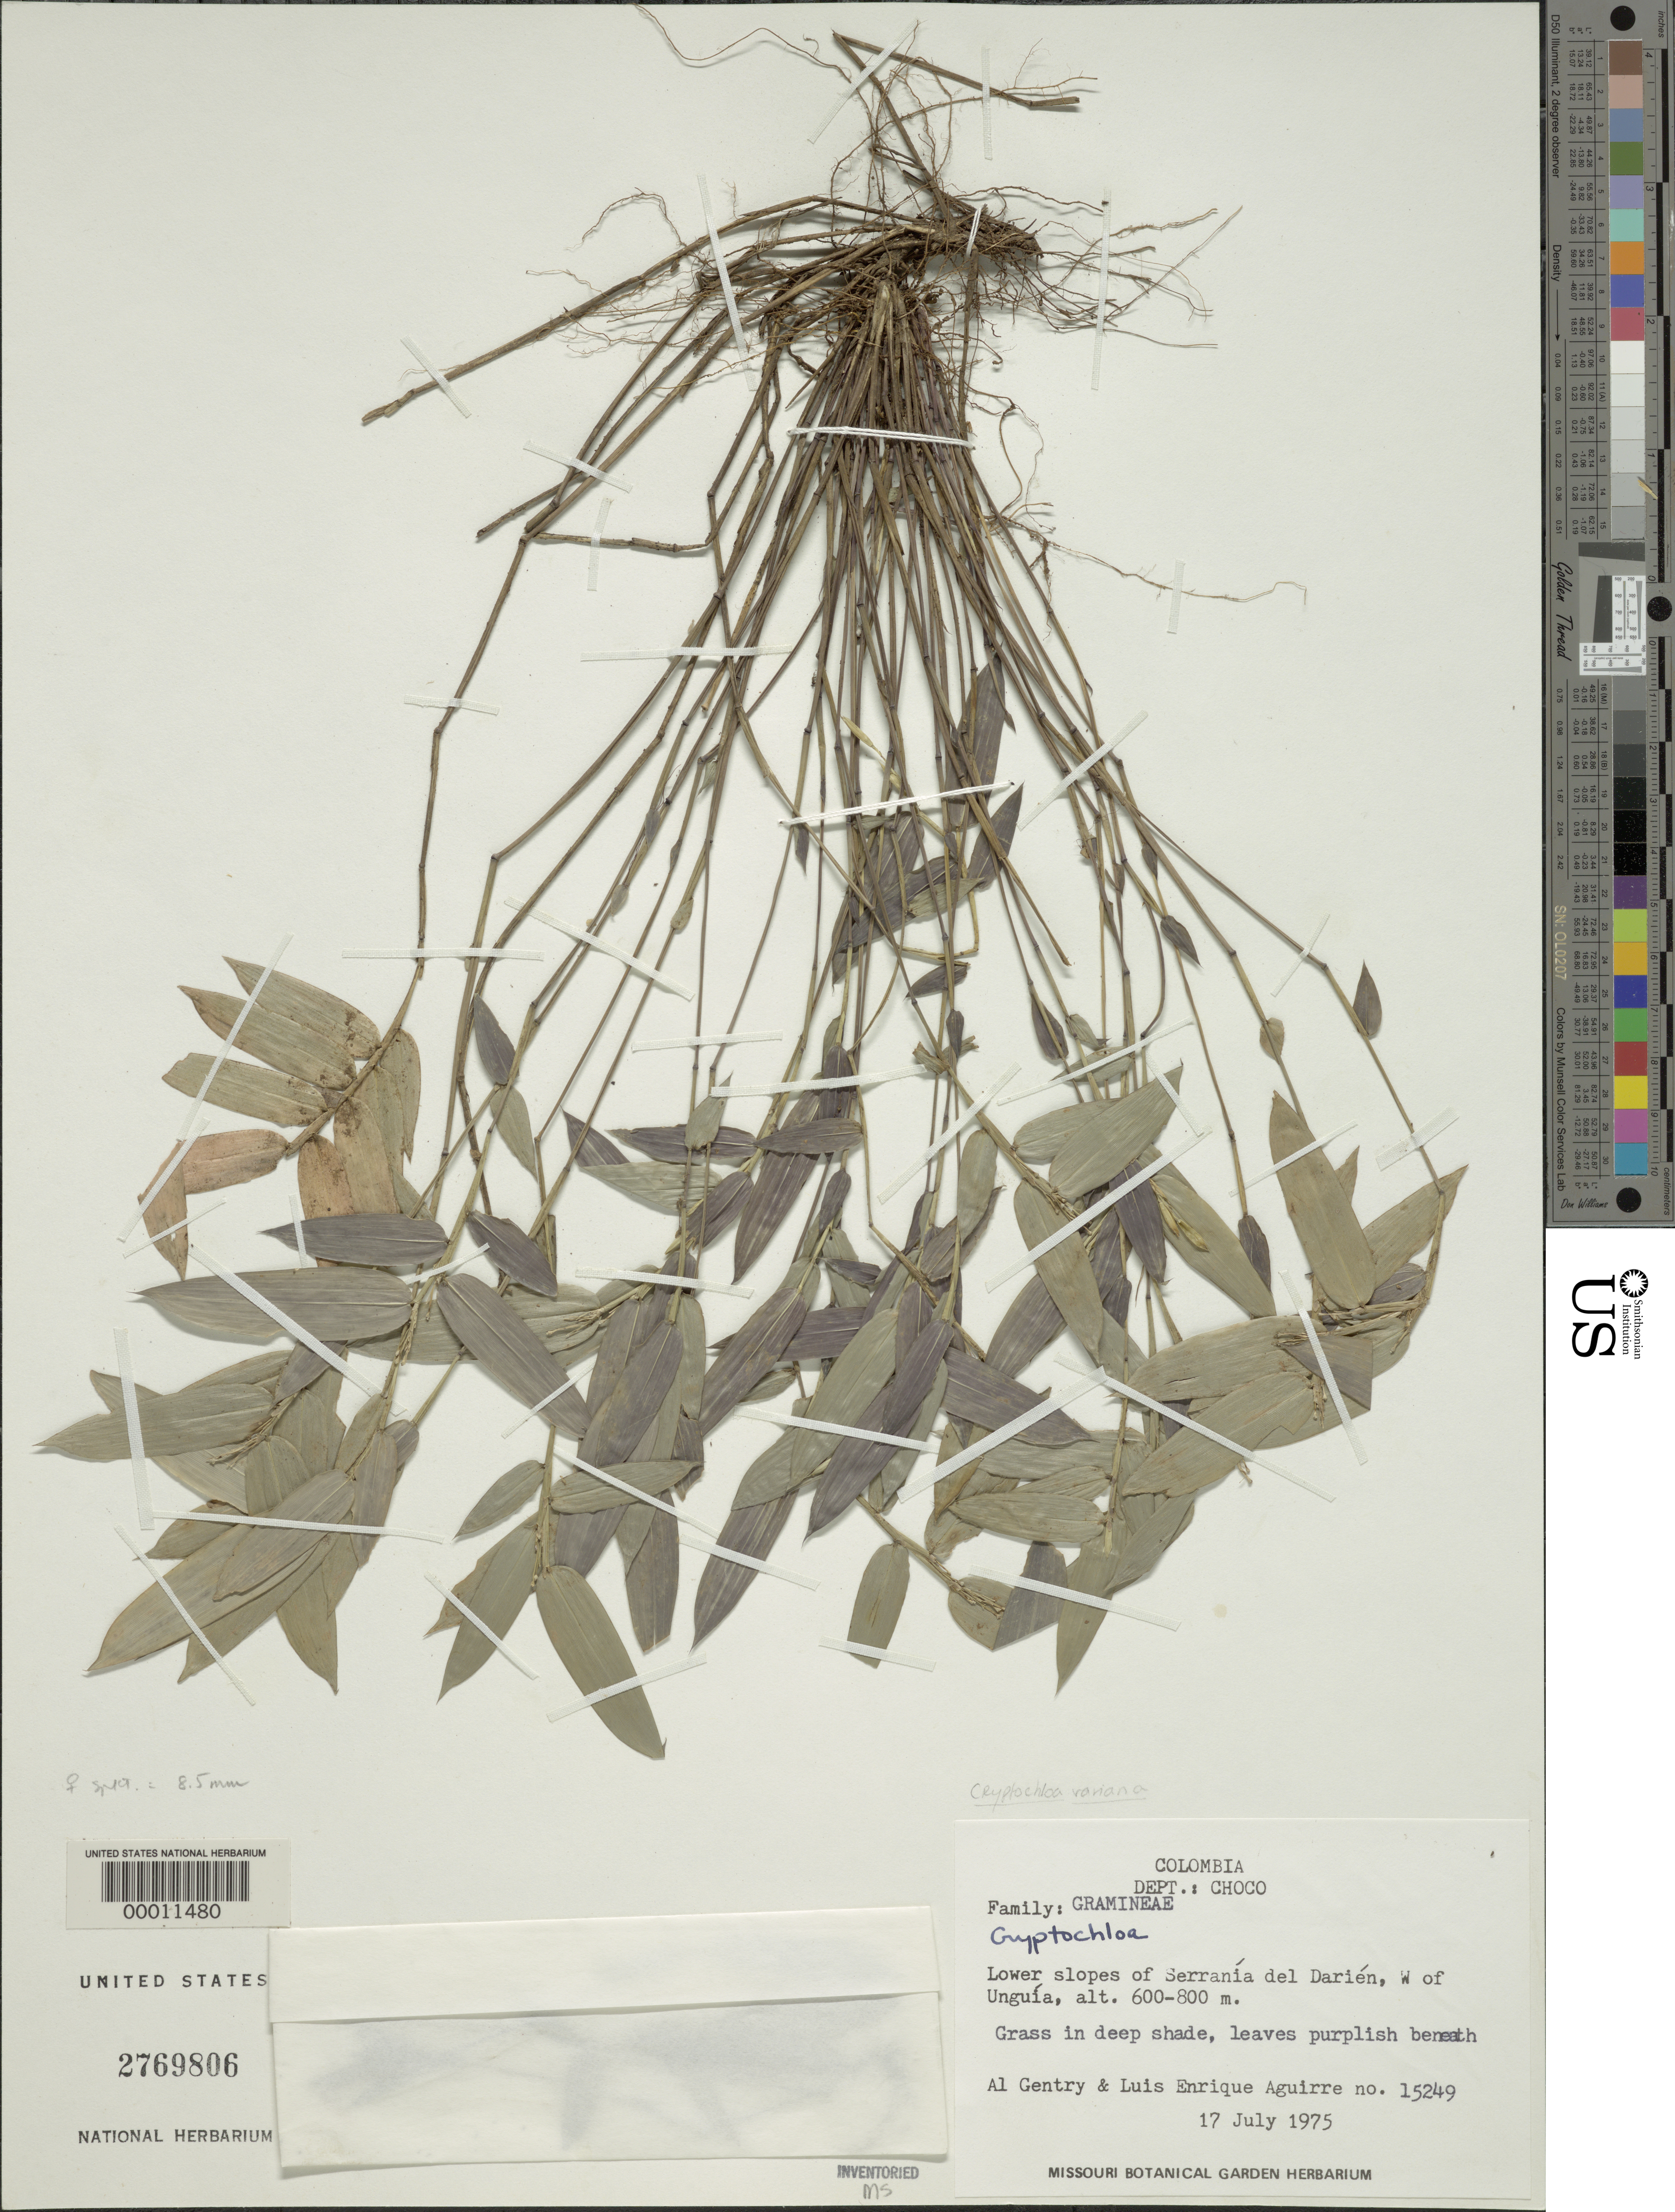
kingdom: Plantae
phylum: Tracheophyta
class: Liliopsida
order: Poales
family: Poaceae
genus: Cryptochloa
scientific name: Cryptochloa variana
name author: Swallen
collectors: A. H. Gentry & L. Aguirre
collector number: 15249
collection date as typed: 17 Jul 1975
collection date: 1975-07-17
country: Colombia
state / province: Chocó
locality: Serrania del Darien, Unguia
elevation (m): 600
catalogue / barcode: US 2769806